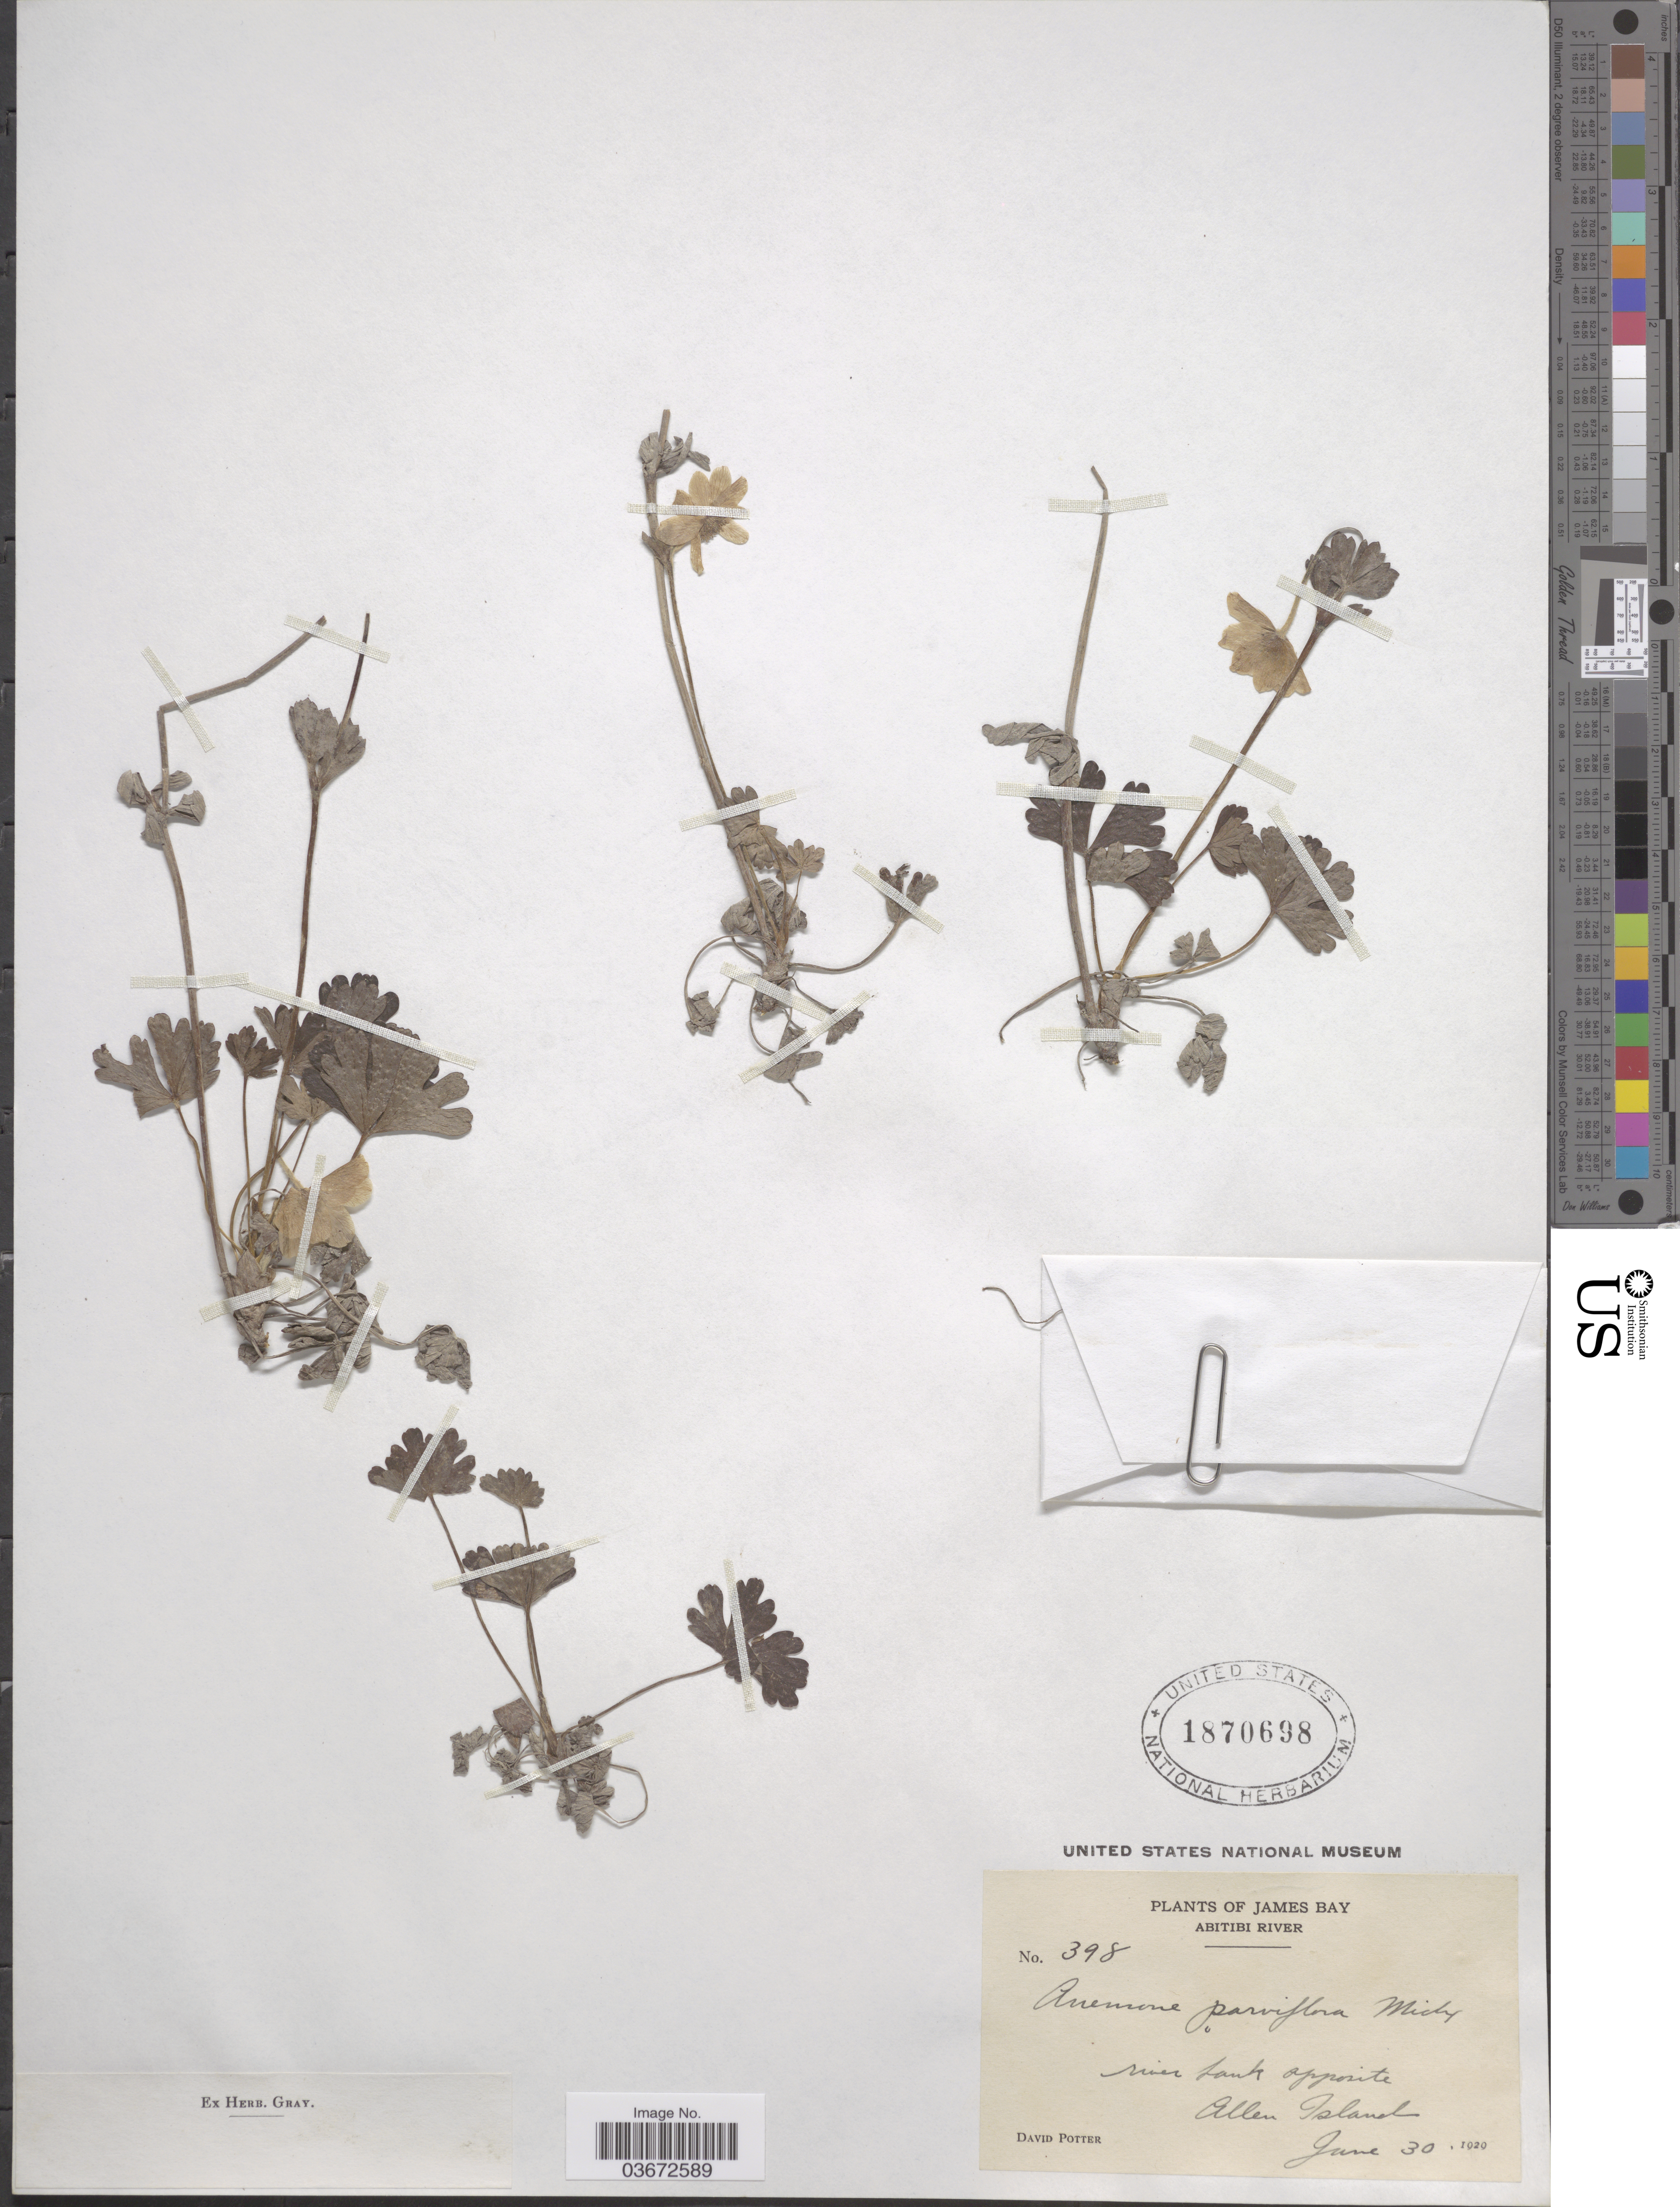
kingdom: Plantae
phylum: Tracheophyta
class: Magnoliopsida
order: Ranunculales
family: Ranunculaceae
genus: Anemone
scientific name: Anemone parviflora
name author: Michx.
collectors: D. Potter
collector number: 398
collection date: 1929-06-30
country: Canada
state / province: Ontario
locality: James Bay. Abitibi River. River bank opposite Allen Island.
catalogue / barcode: US 1870698